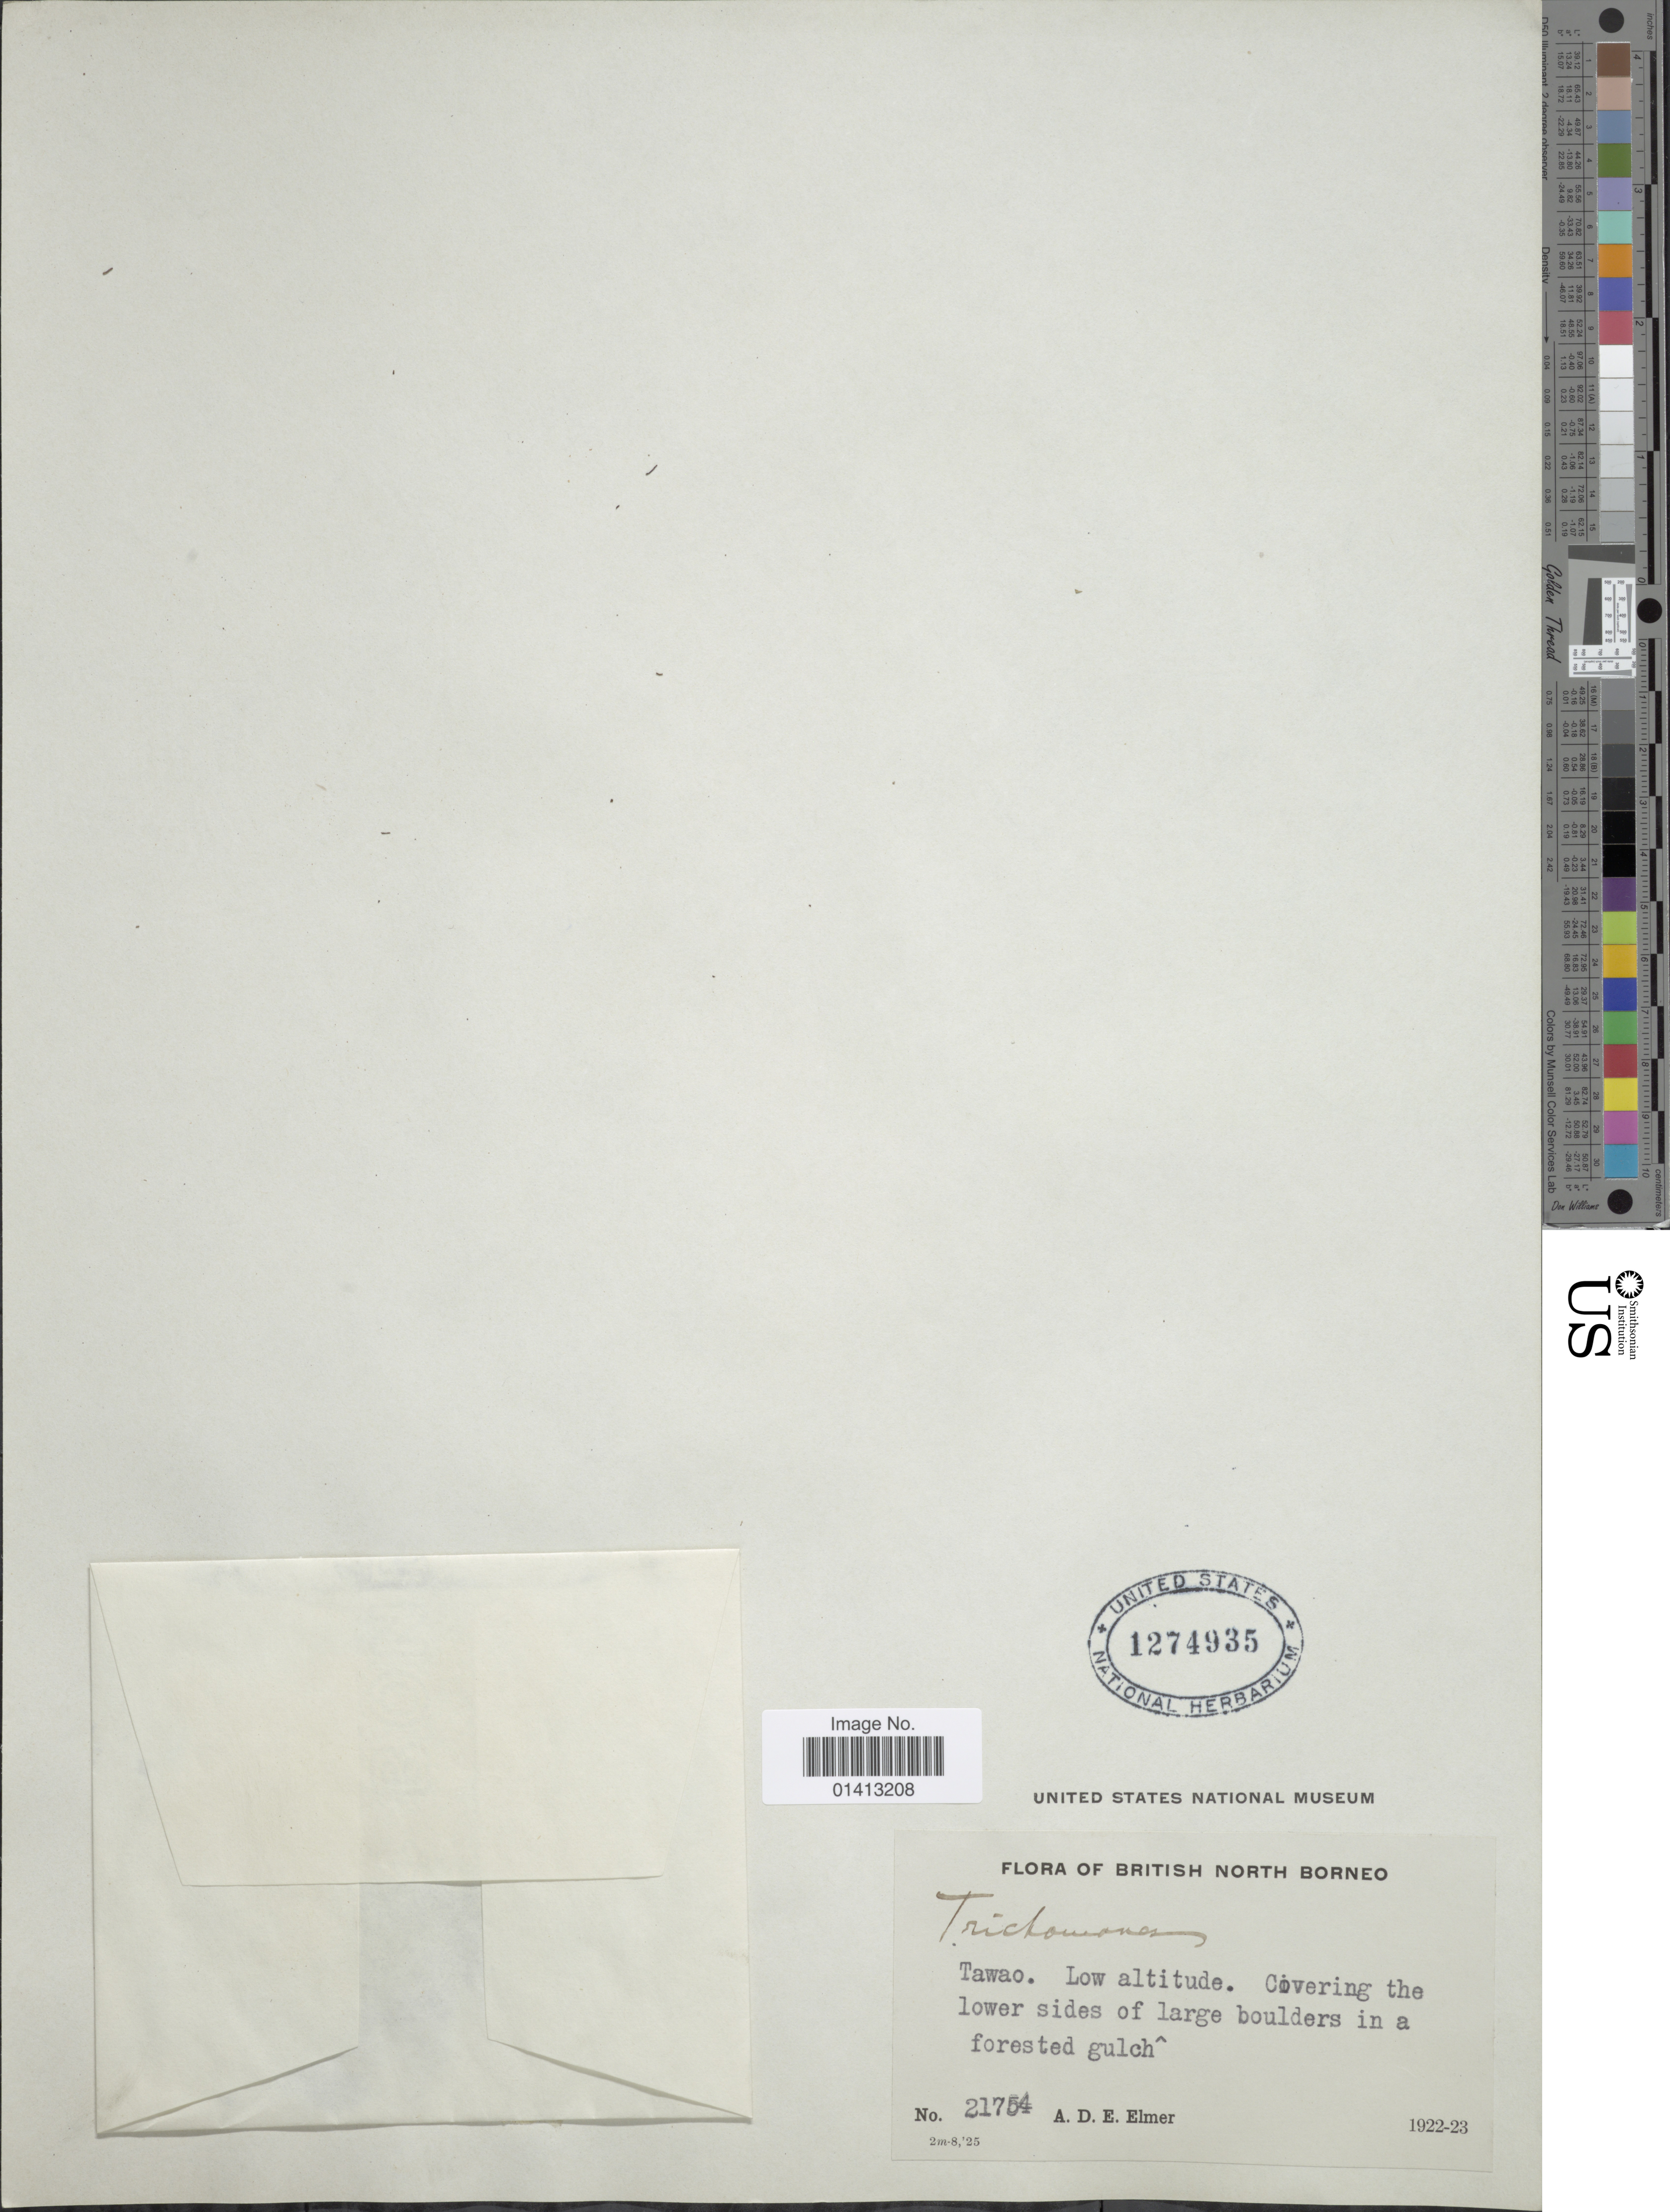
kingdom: Plantae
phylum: Tracheophyta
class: Polypodiopsida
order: Hymenophyllales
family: Hymenophyllaceae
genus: Crepidomanes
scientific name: Crepidomanes sp.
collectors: A. D. E. Elmer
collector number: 21754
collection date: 1922/1923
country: Malaysia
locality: British North Borneo, Tawao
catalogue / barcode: US 1274935